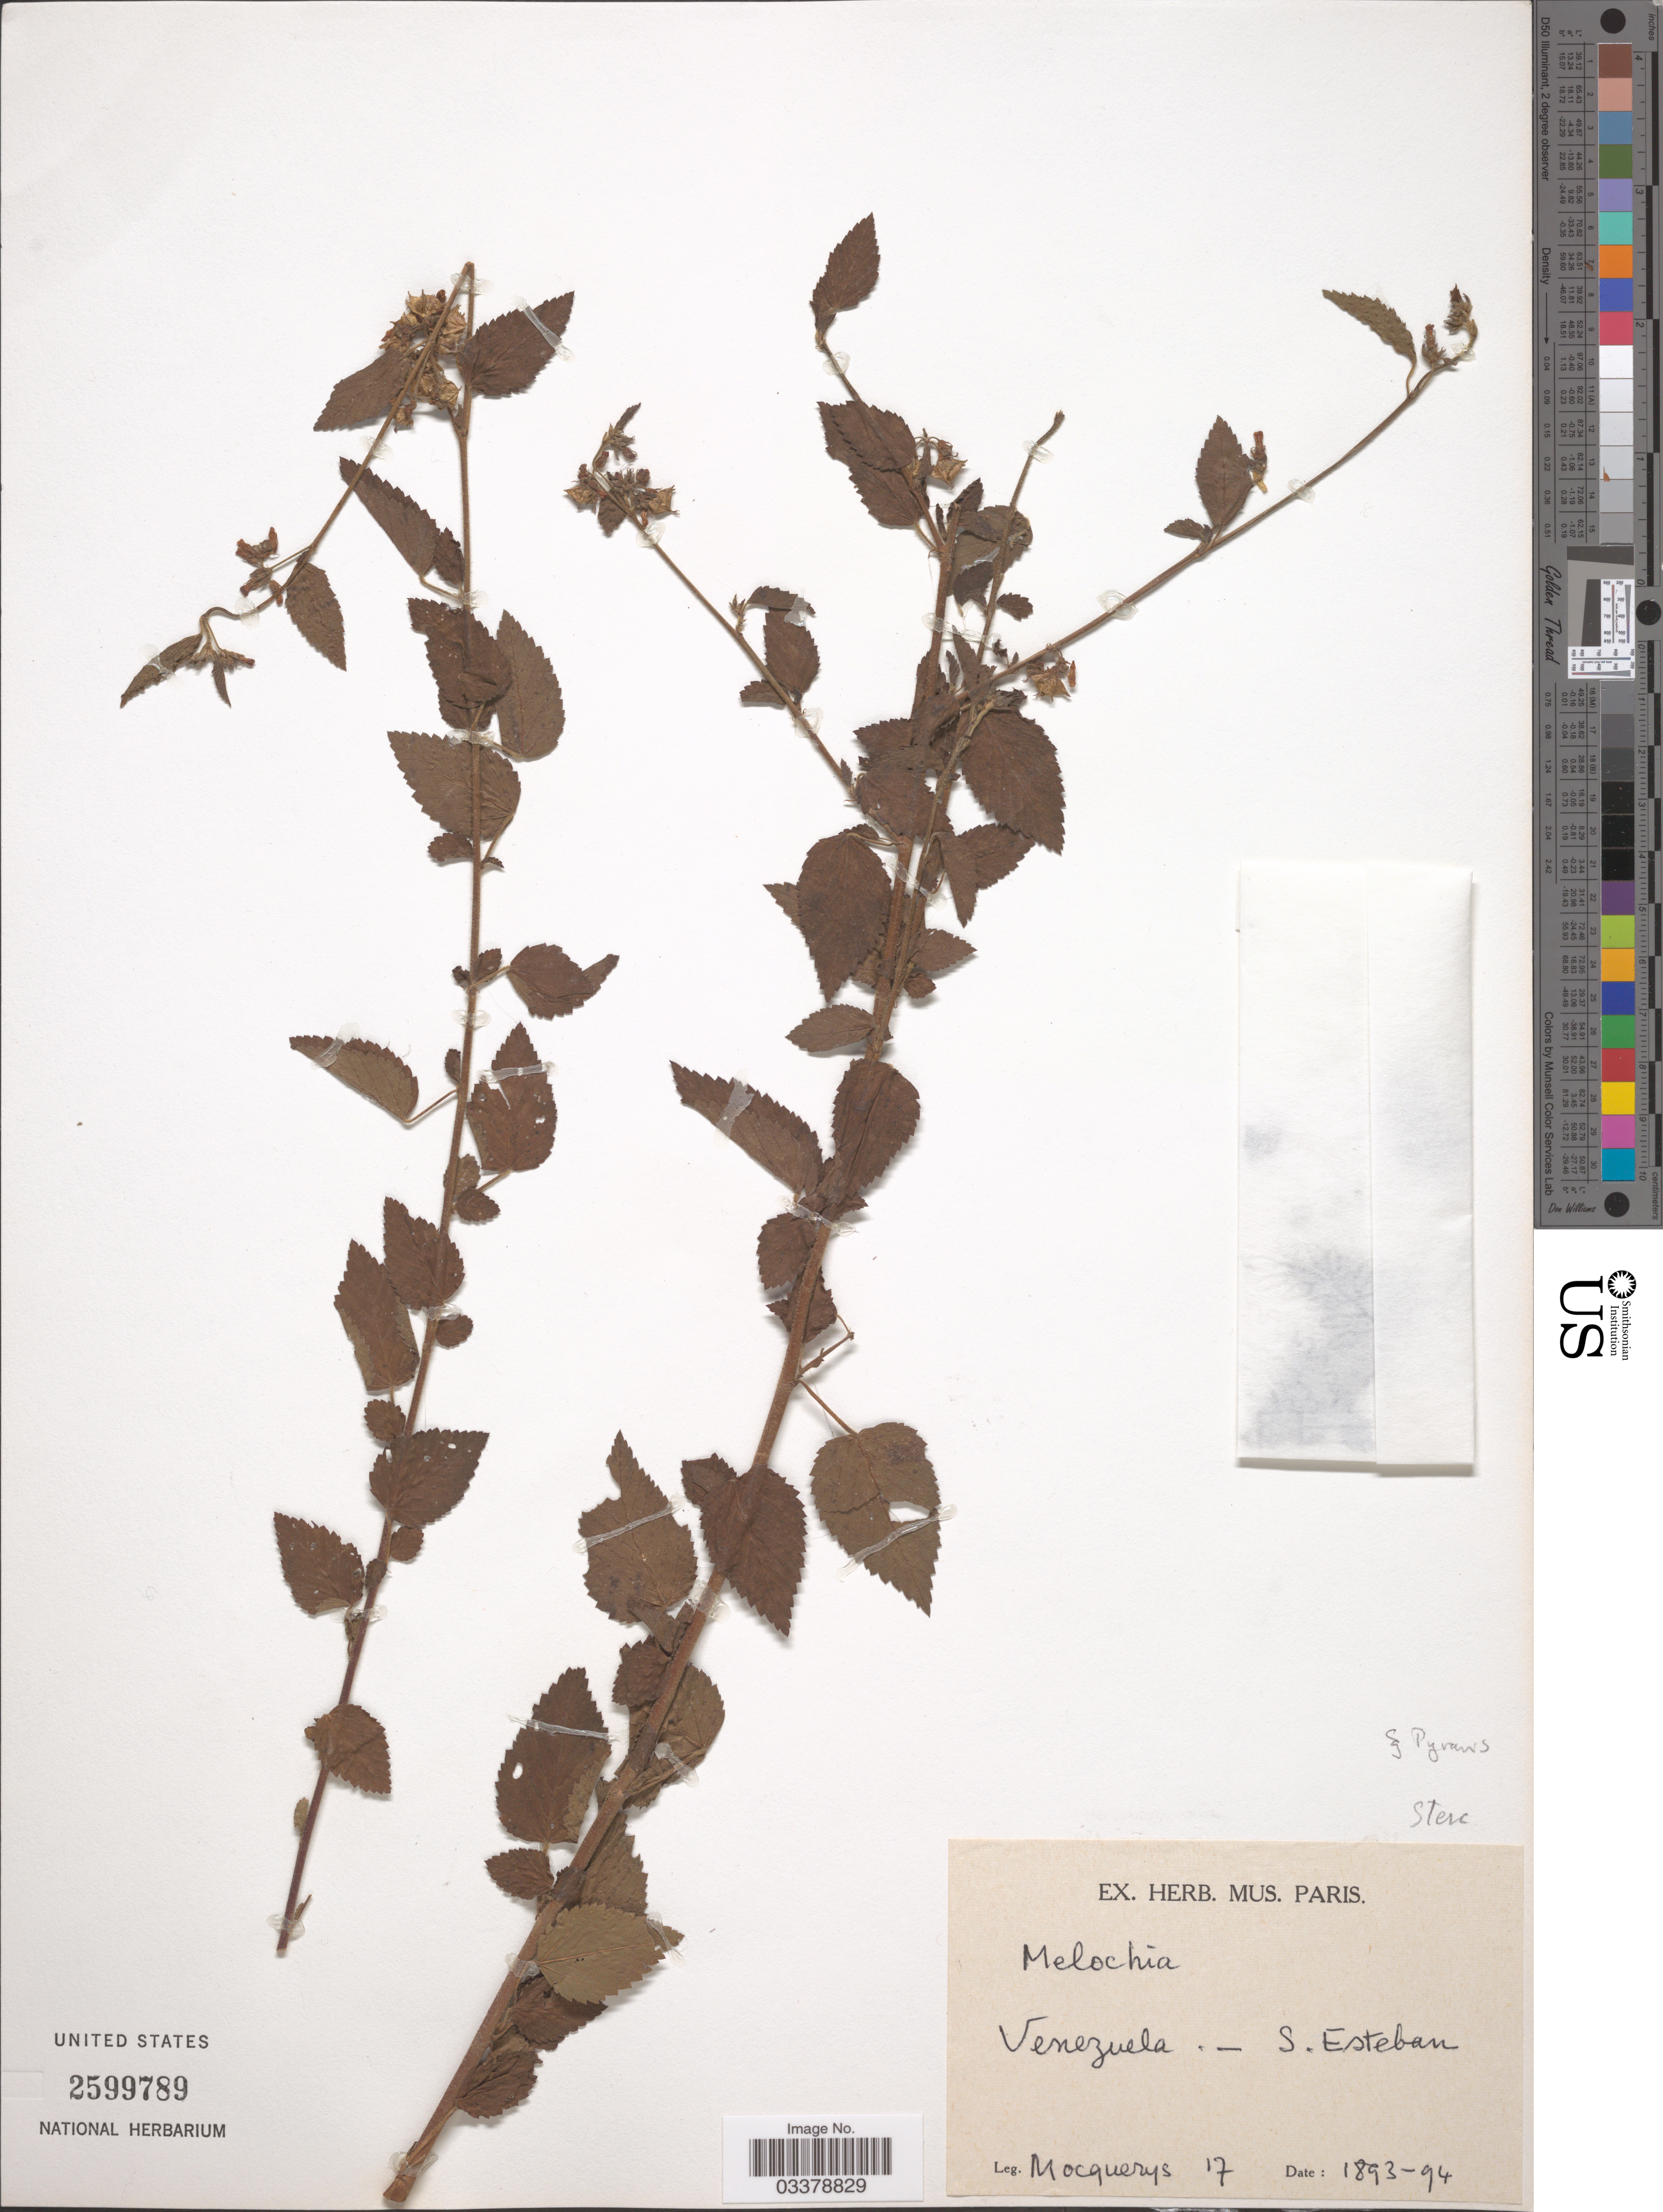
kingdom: Plantae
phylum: Tracheophyta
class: Magnoliopsida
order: Malvales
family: Malvaceae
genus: Melochia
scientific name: Melochia pyramidata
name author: L.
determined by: Dorr, L. J., (BOT), Smithsonian Institution - National Museum of Natural History (UNITED STATES)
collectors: A. Mocquerys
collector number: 17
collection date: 1893/1894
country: Venezuela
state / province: Carabobo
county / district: Puerto Cabello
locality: San Esteban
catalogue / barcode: US 2599789